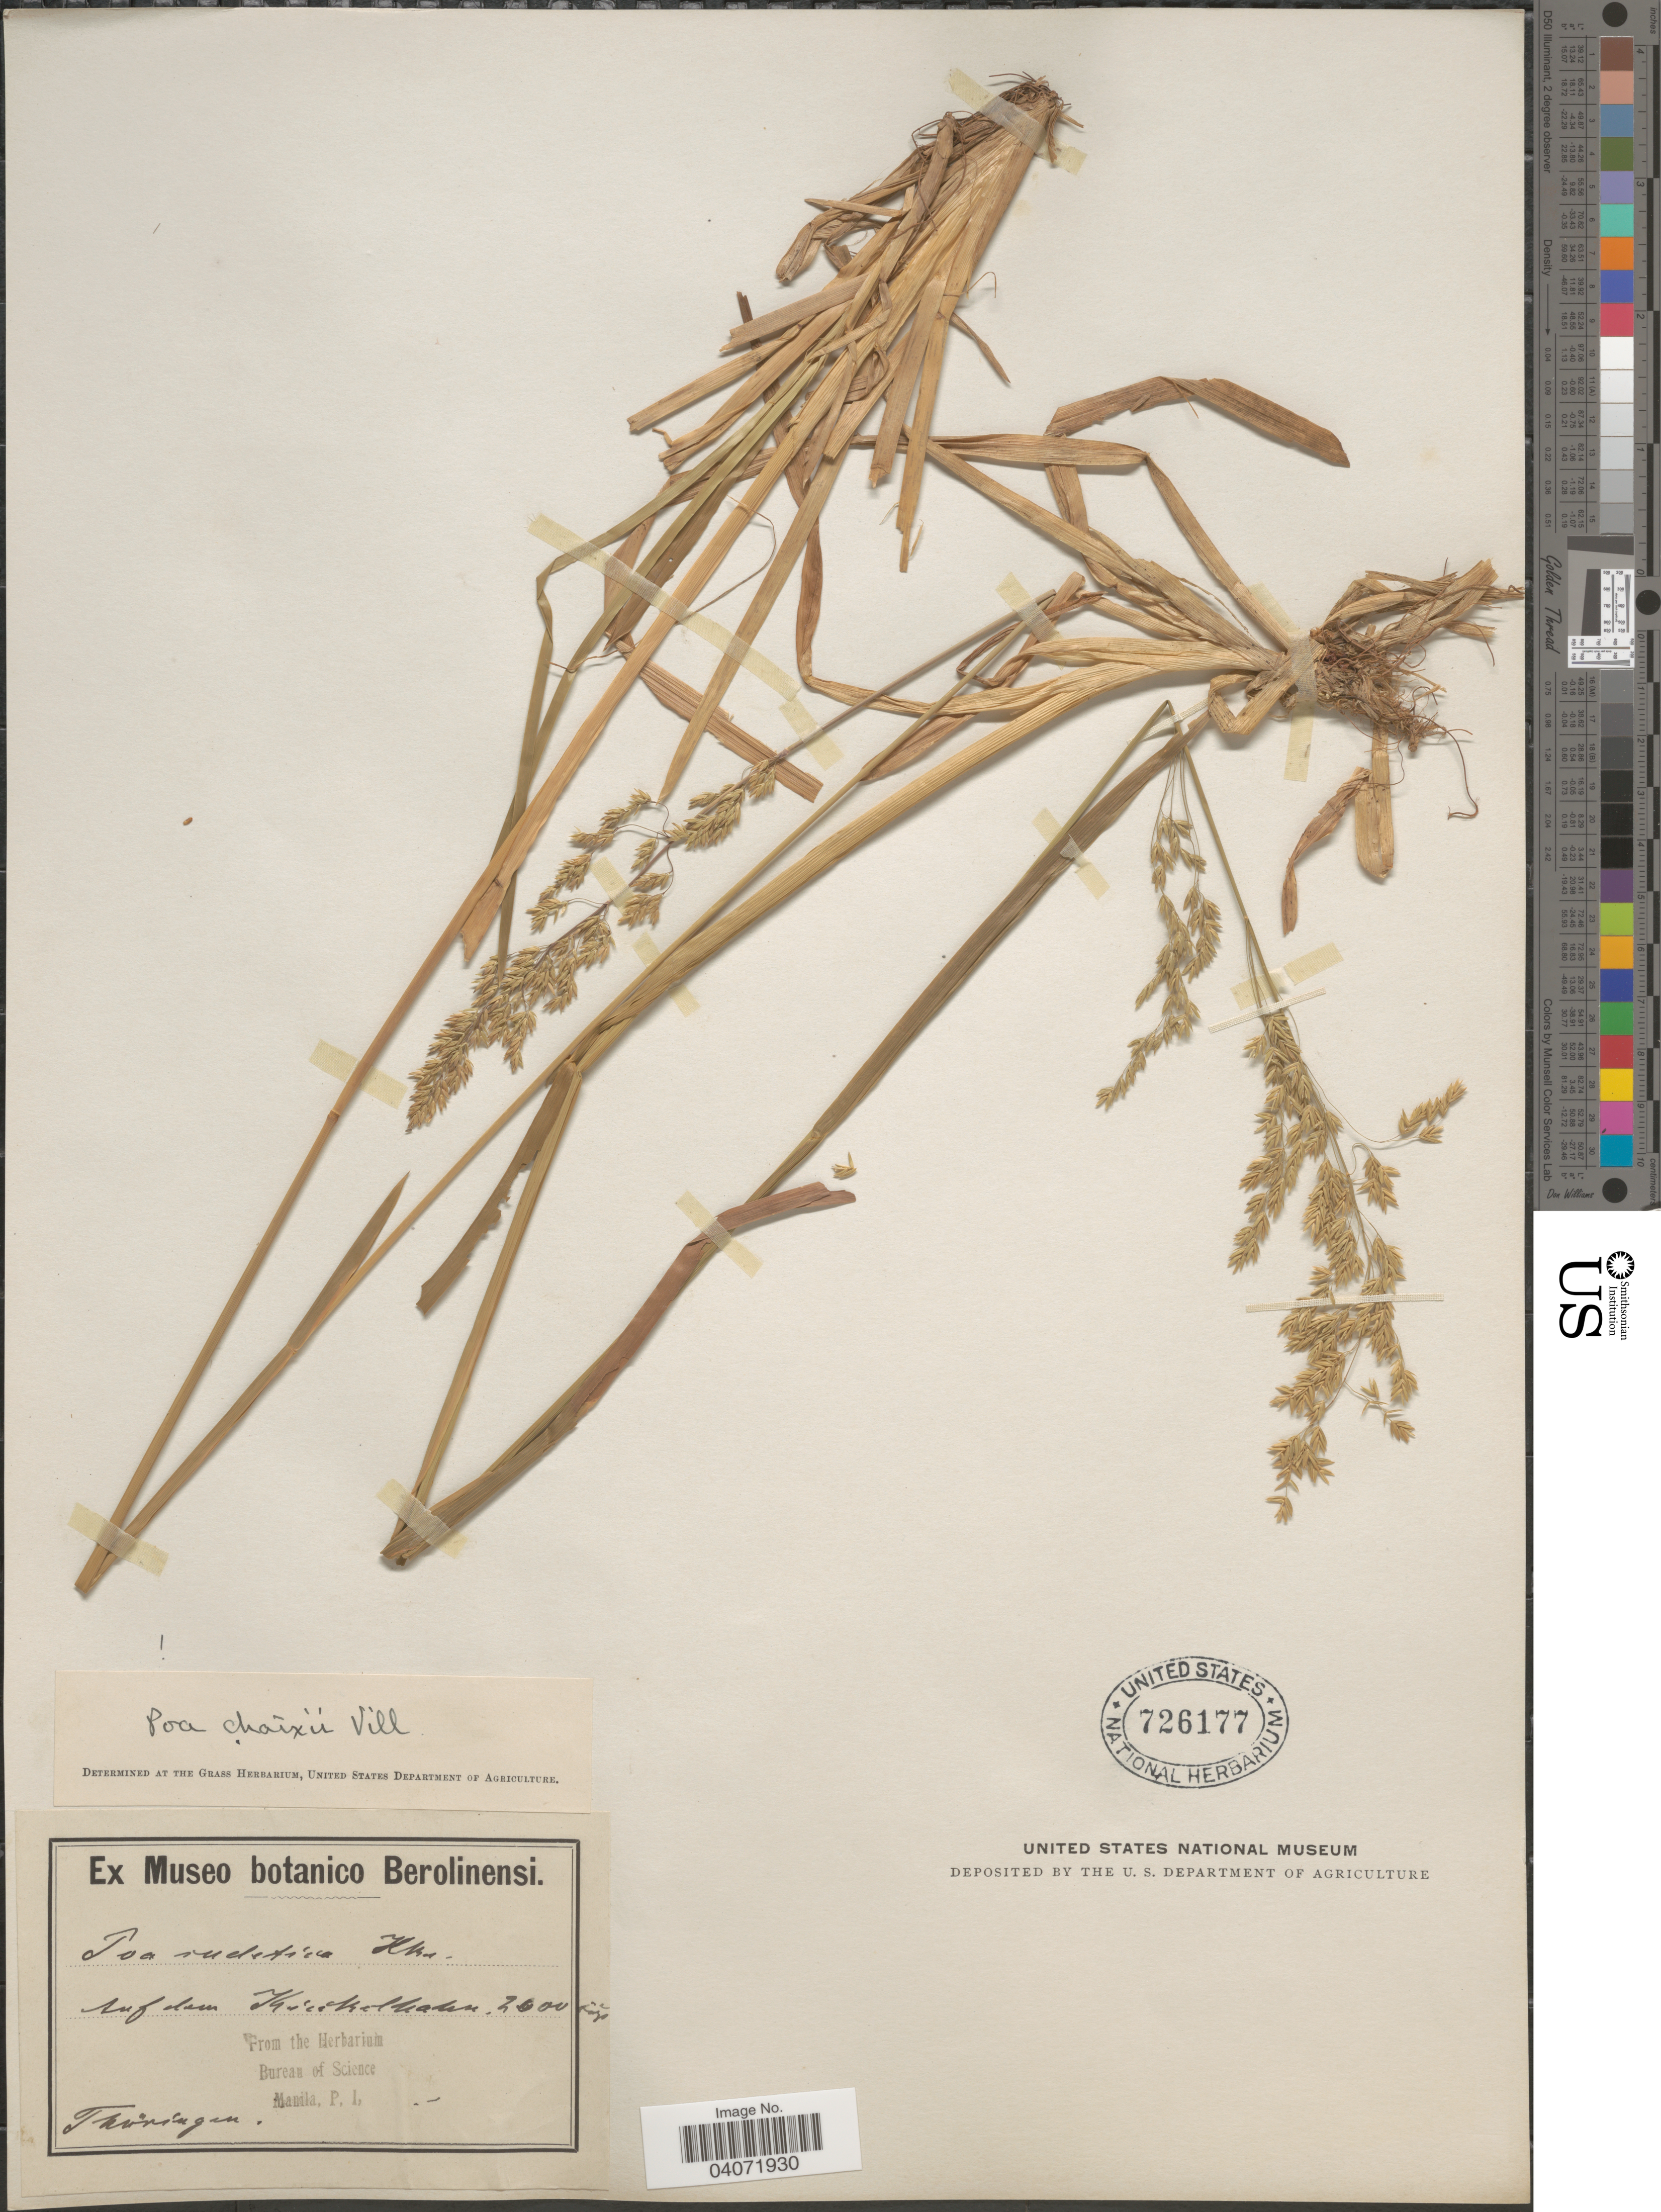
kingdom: Plantae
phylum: Tracheophyta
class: Liliopsida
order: Poales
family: Poaceae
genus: Poa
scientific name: Poa chaixii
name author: Vill.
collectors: ex Museo Botanico Berolinensi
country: Germany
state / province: Thuringia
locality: Auf den Kierkelkaken. [interpreted] Thüringen.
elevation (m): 2600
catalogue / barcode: US 726177